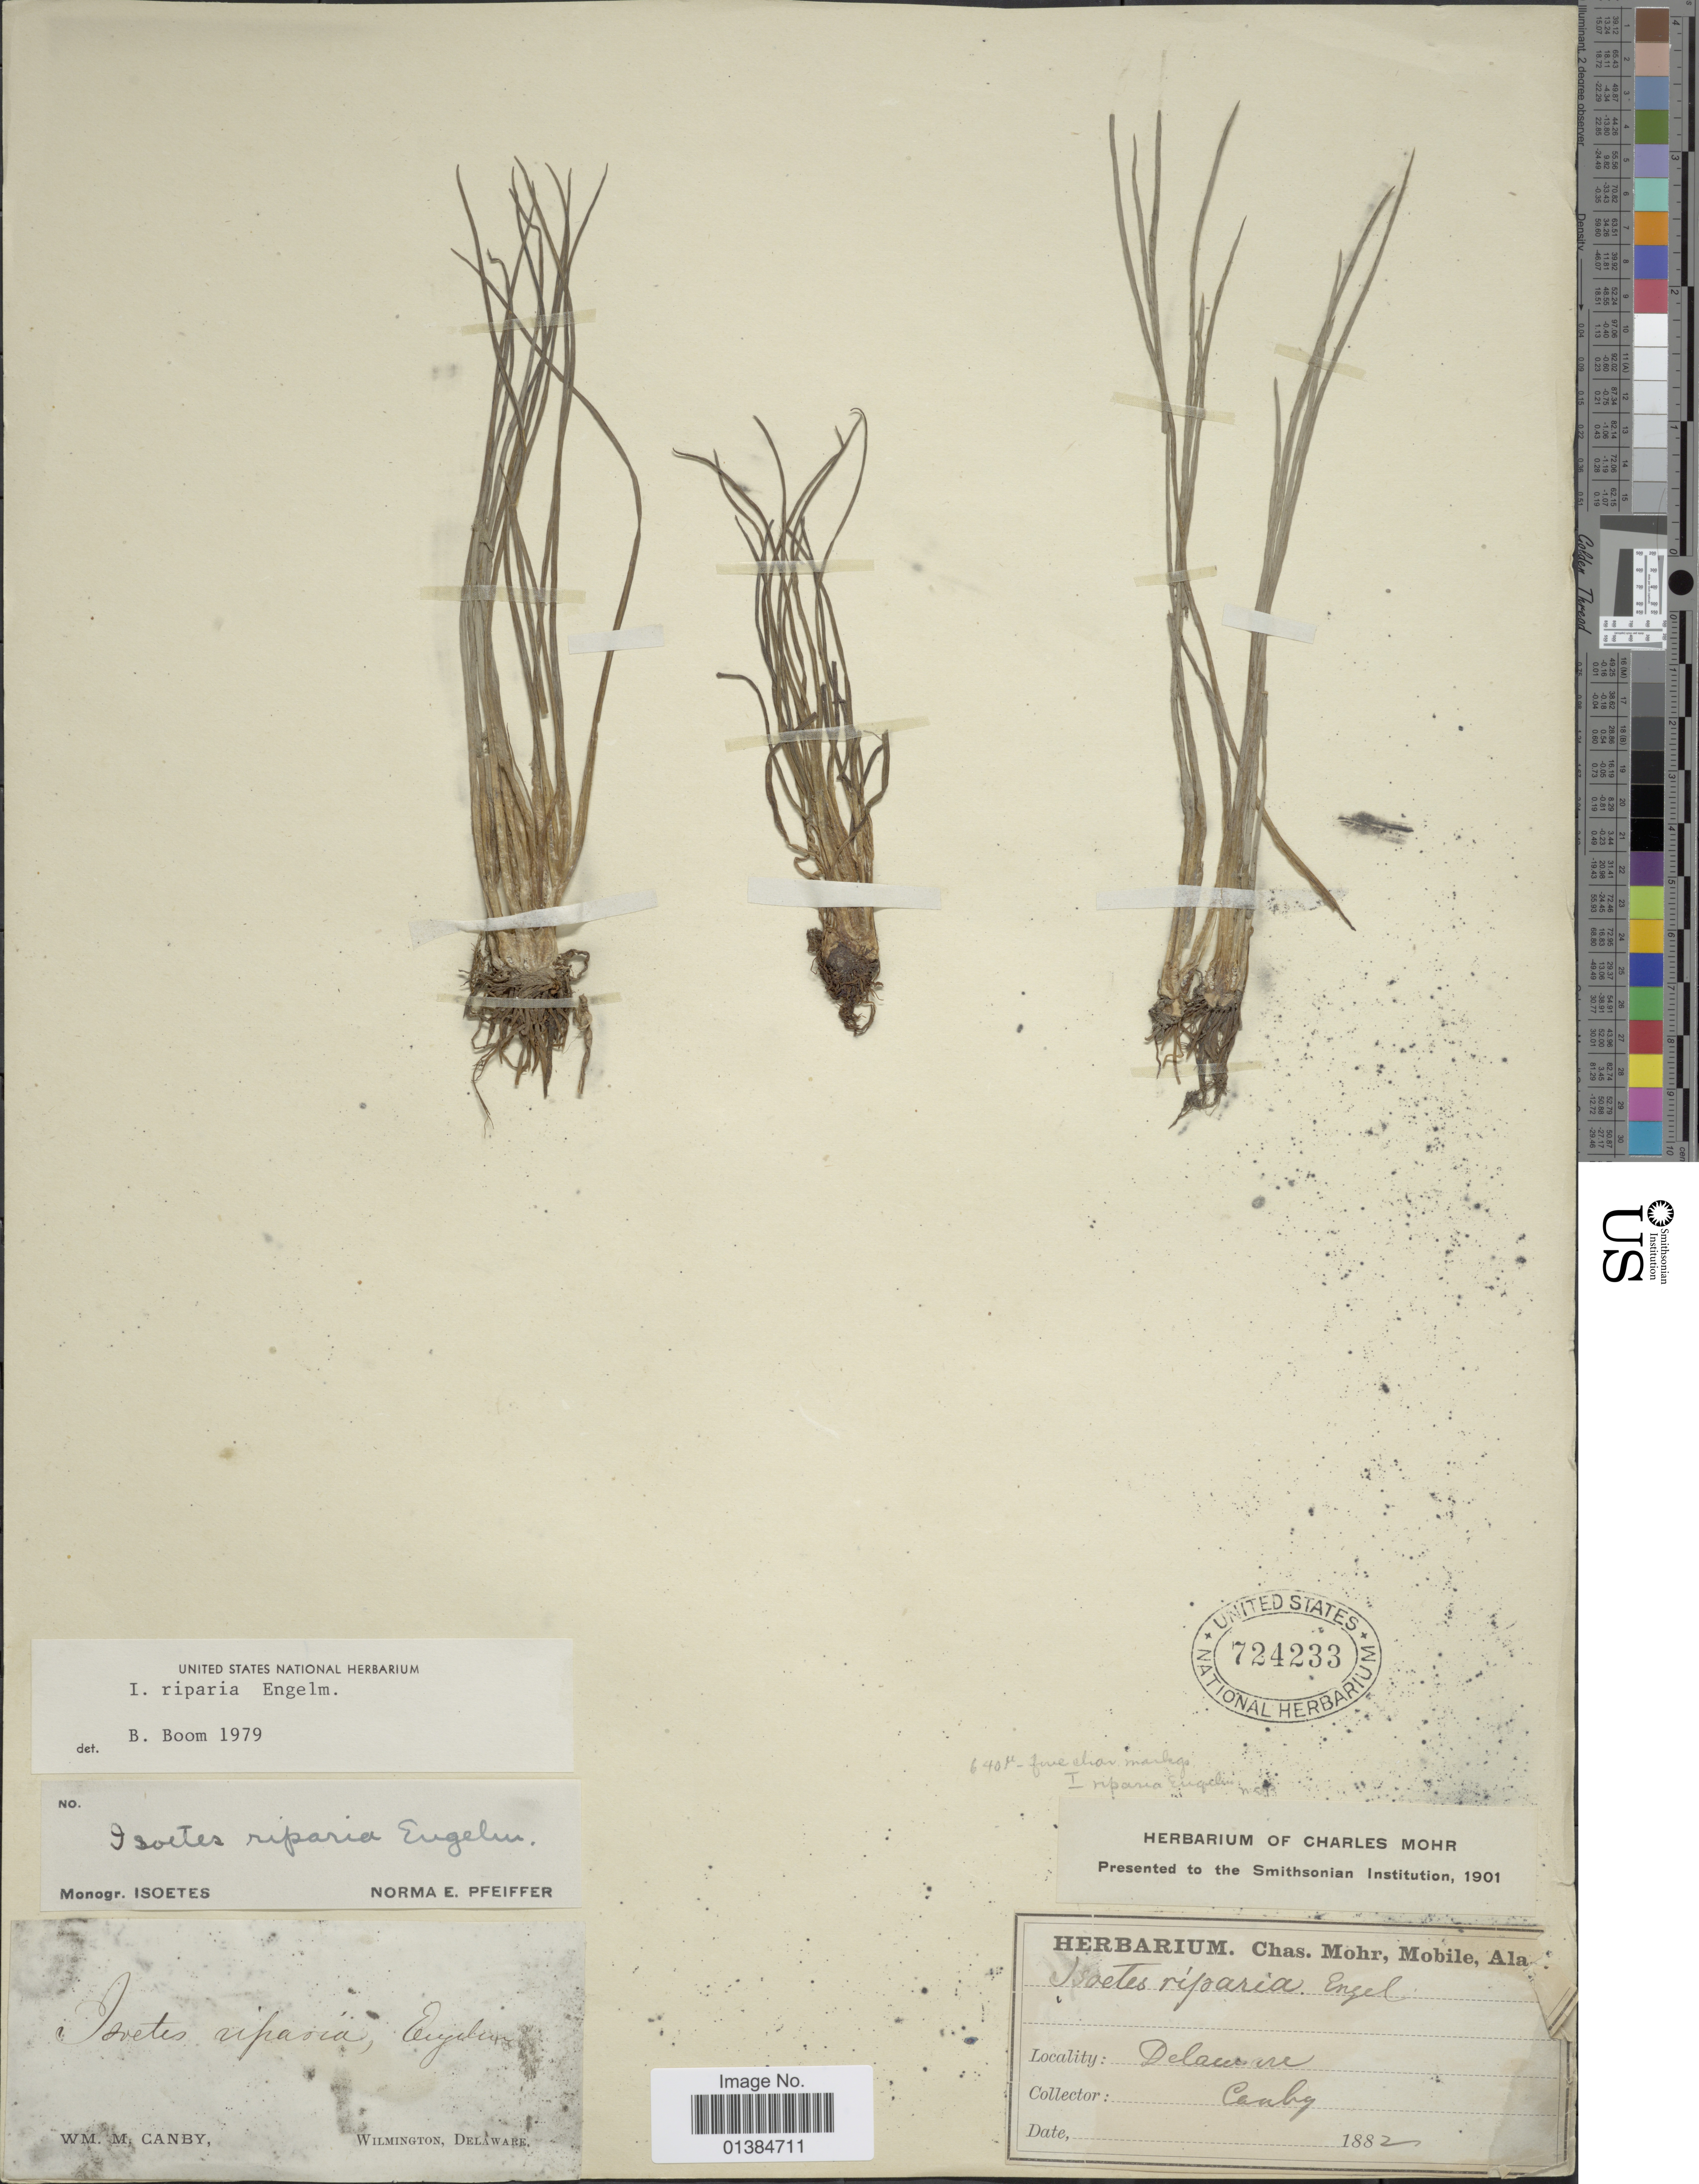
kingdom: Plantae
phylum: Tracheophyta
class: Lycopodiopsida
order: Isoetales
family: Isoetaceae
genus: Isoetes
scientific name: Isoetes riparia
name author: Engelm. ex A. Braun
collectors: W. M. Canby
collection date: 1882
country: United States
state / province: Delaware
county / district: New Castle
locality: Wilmington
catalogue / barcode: US 724233